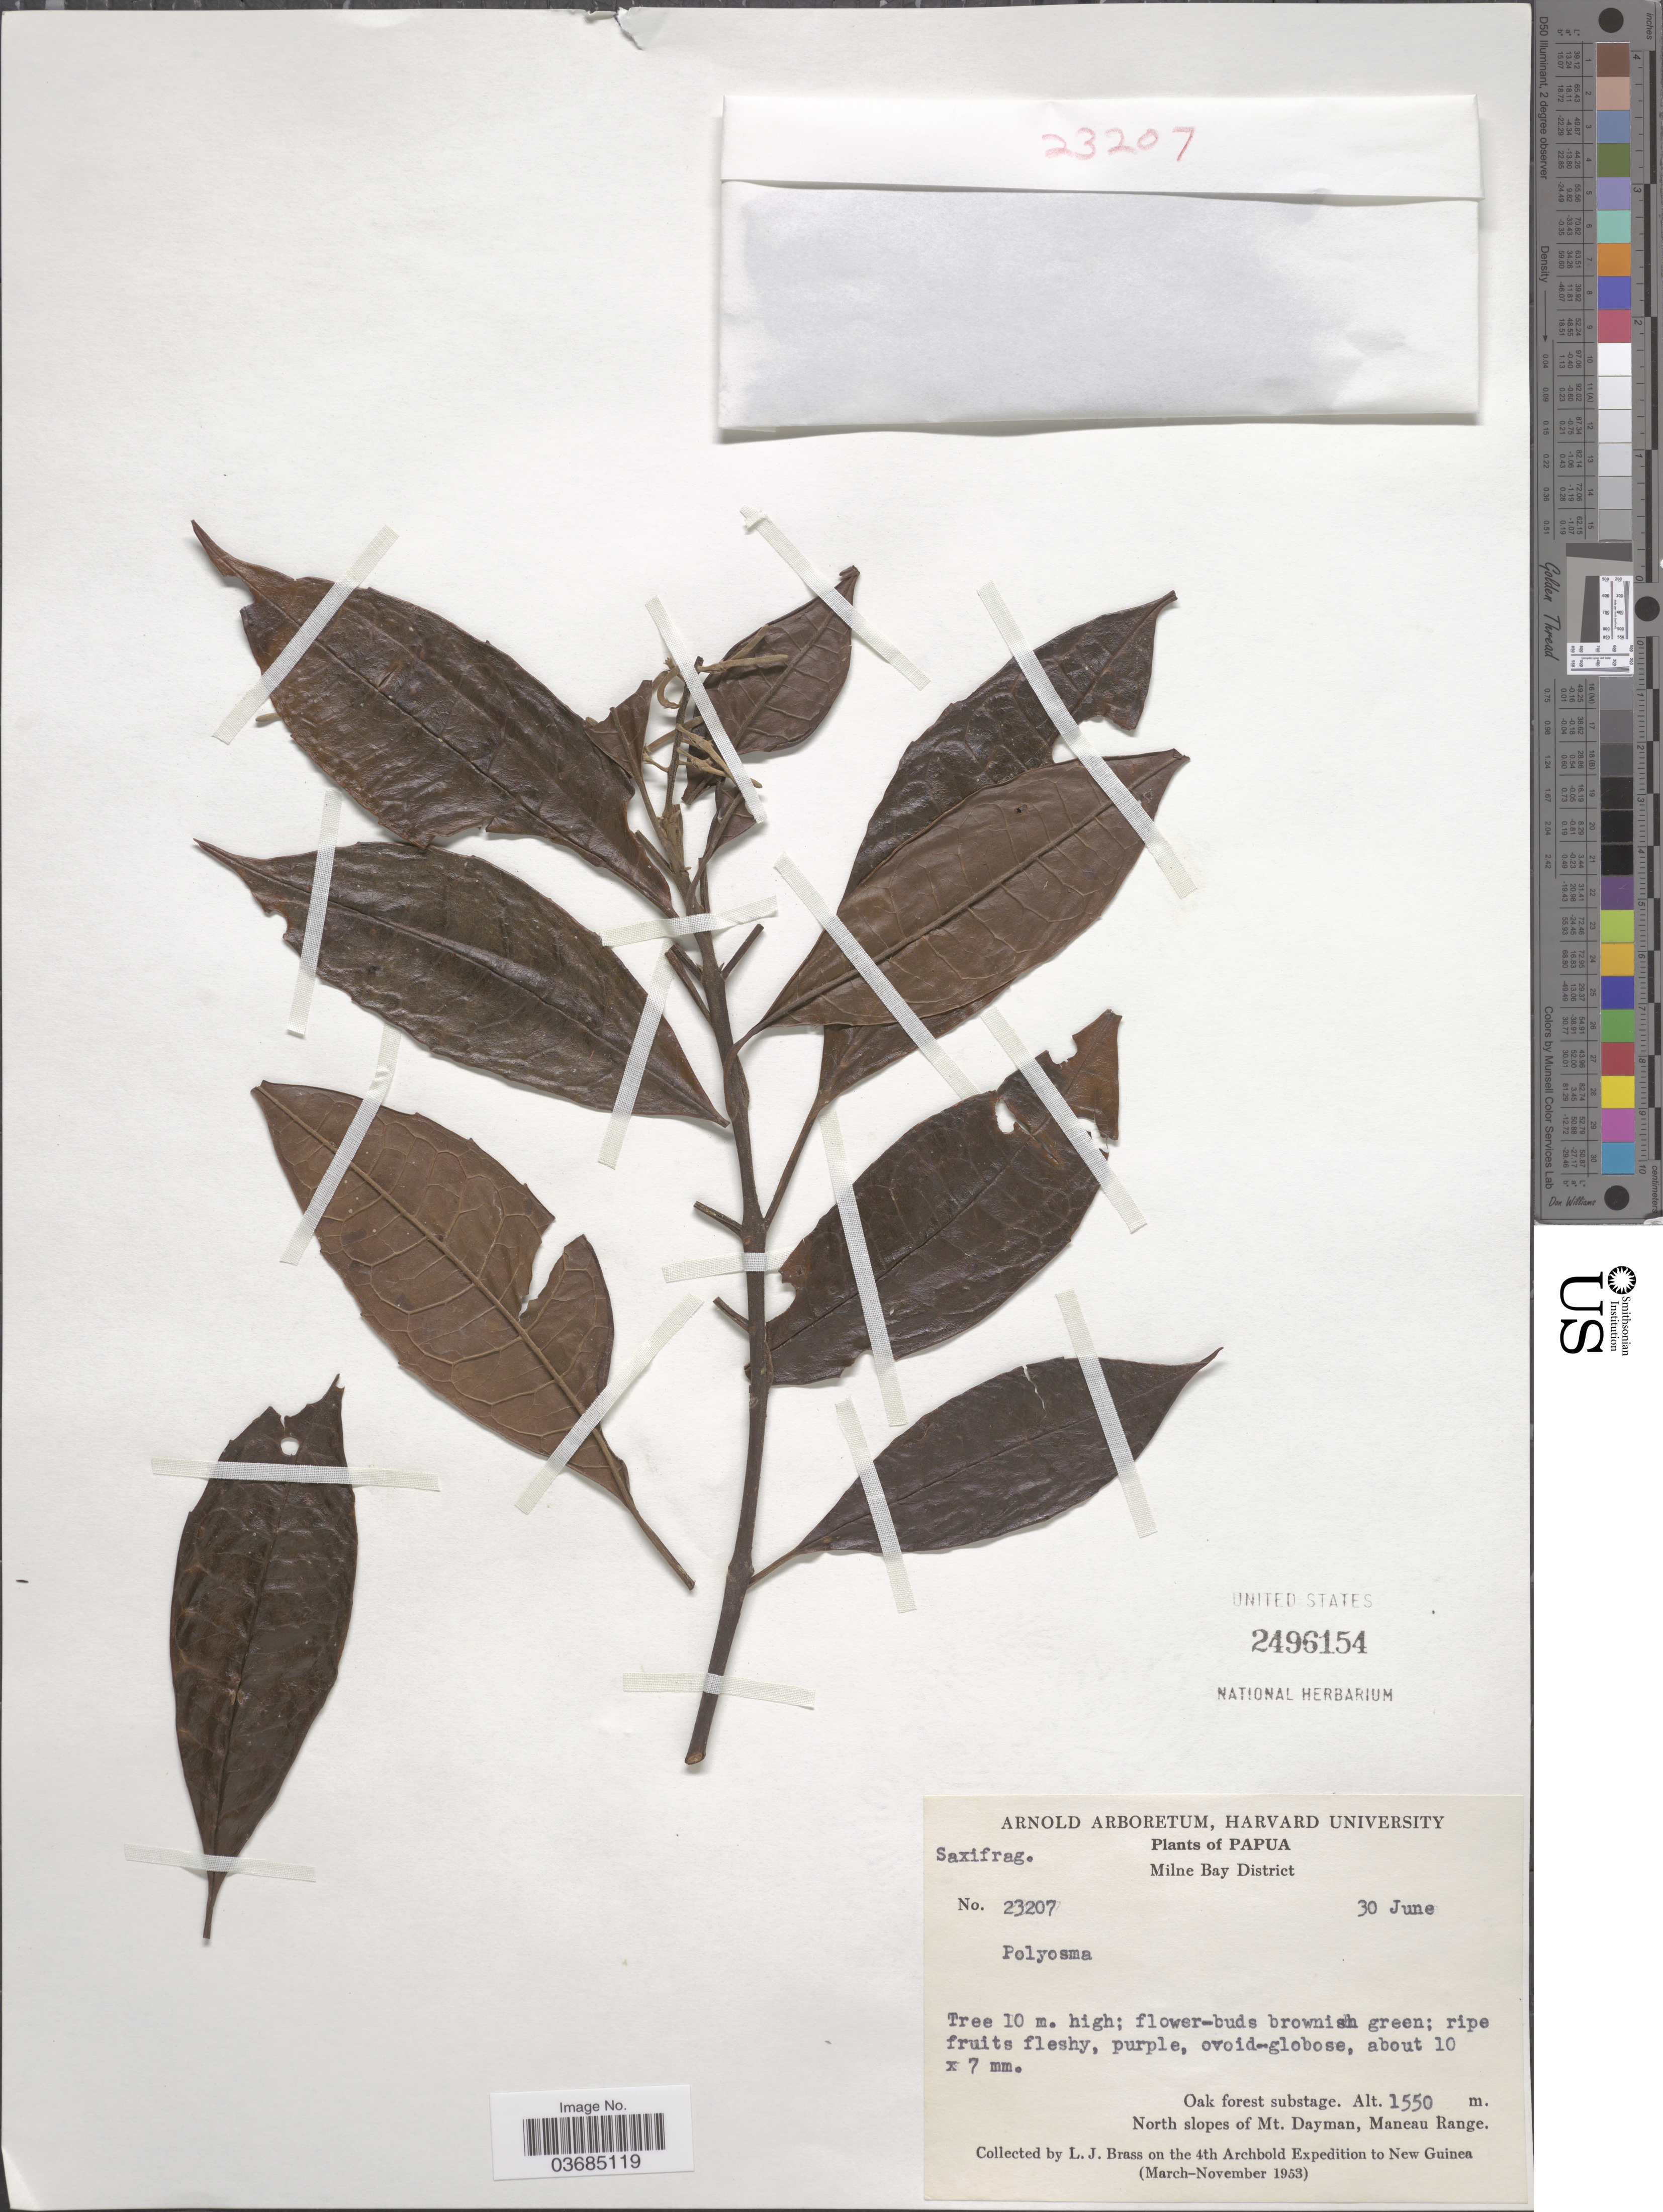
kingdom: Plantae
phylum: Tracheophyta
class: Magnoliopsida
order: Escalloniales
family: Escalloniaceae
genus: Polyosma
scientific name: Polyosma sp.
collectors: L. J. Brass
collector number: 23207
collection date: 1953-06-30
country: Papua New Guinea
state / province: Milne Bay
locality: Milne Bay District. North slopes of Mt. Dayman, Maneau Range. On the 4th Archbold Expedition to New Guinea (March-November 1953).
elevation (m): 1550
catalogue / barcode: US 2496154